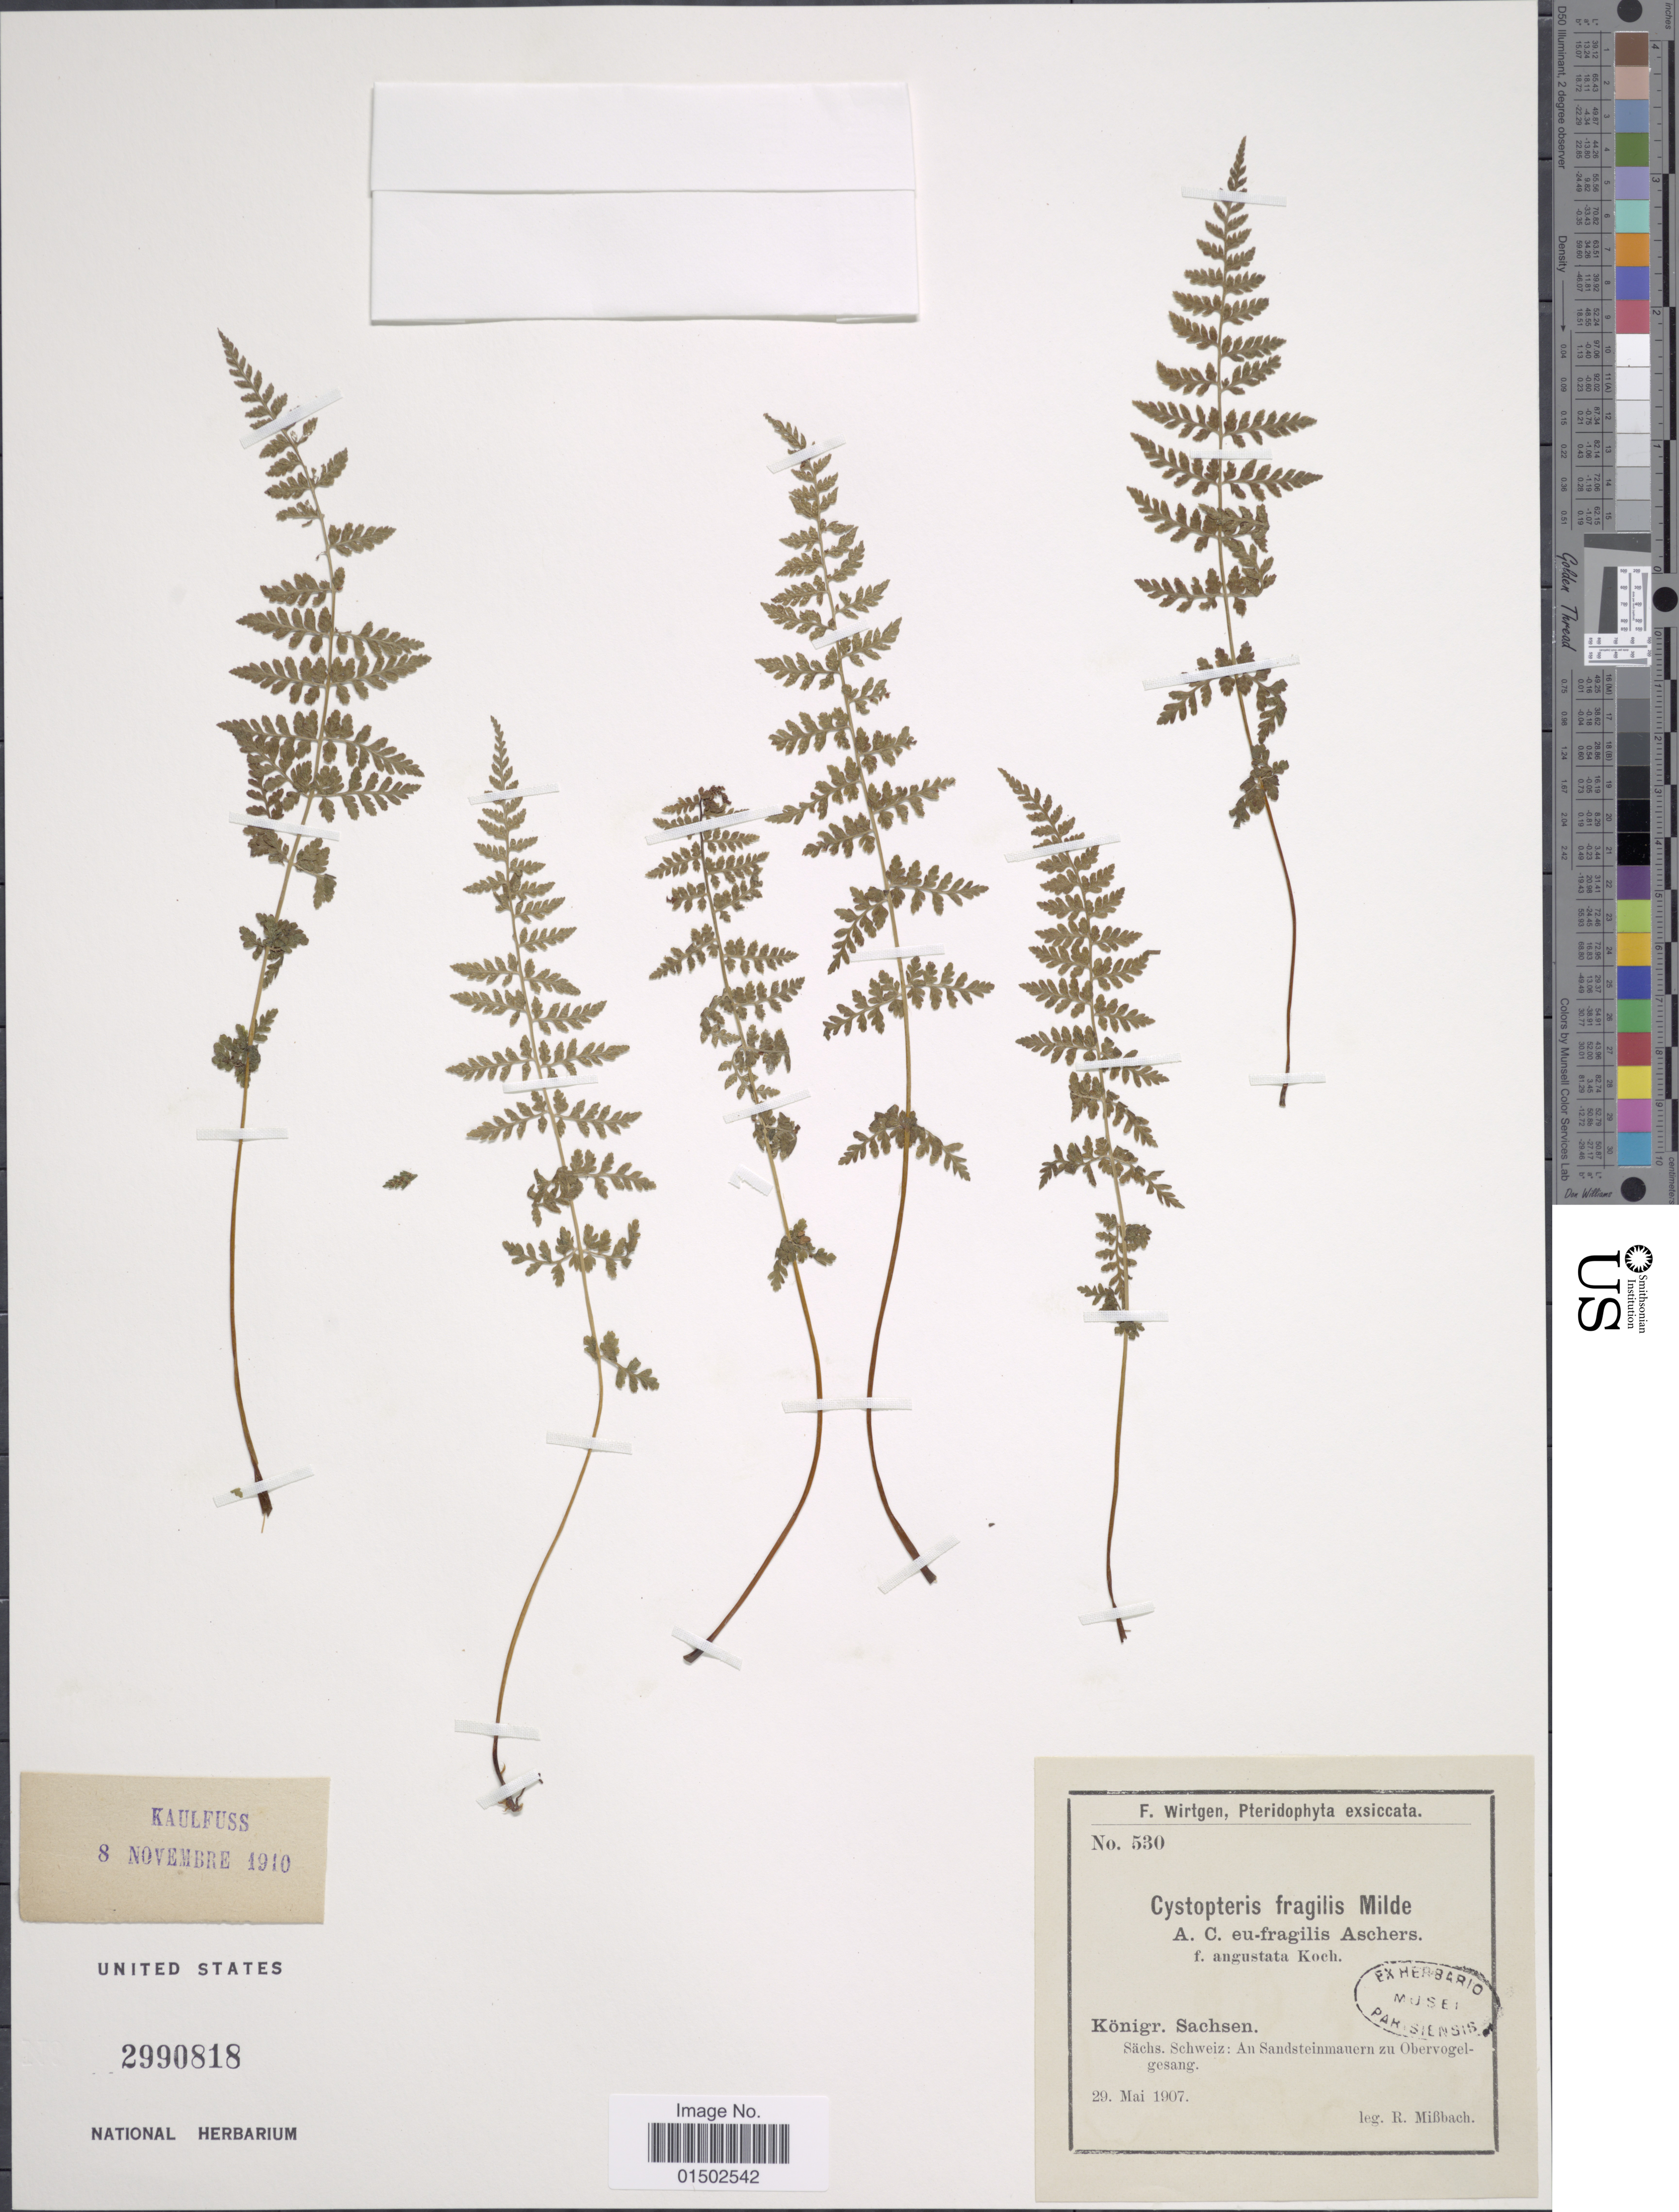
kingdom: Plantae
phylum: Tracheophyta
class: Polypodiopsida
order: Polypodiales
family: Cystopteridaceae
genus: Cystopteris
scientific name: Cystopteris fragilis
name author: (L.) Bernh.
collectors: R. Mibbach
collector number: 530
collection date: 1907-05-29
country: Germany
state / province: Sachsen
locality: Konigr. Sachen. sachs. Schweiz: An Sandsteinmauern zu Obervogelgesang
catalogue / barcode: US 2990818